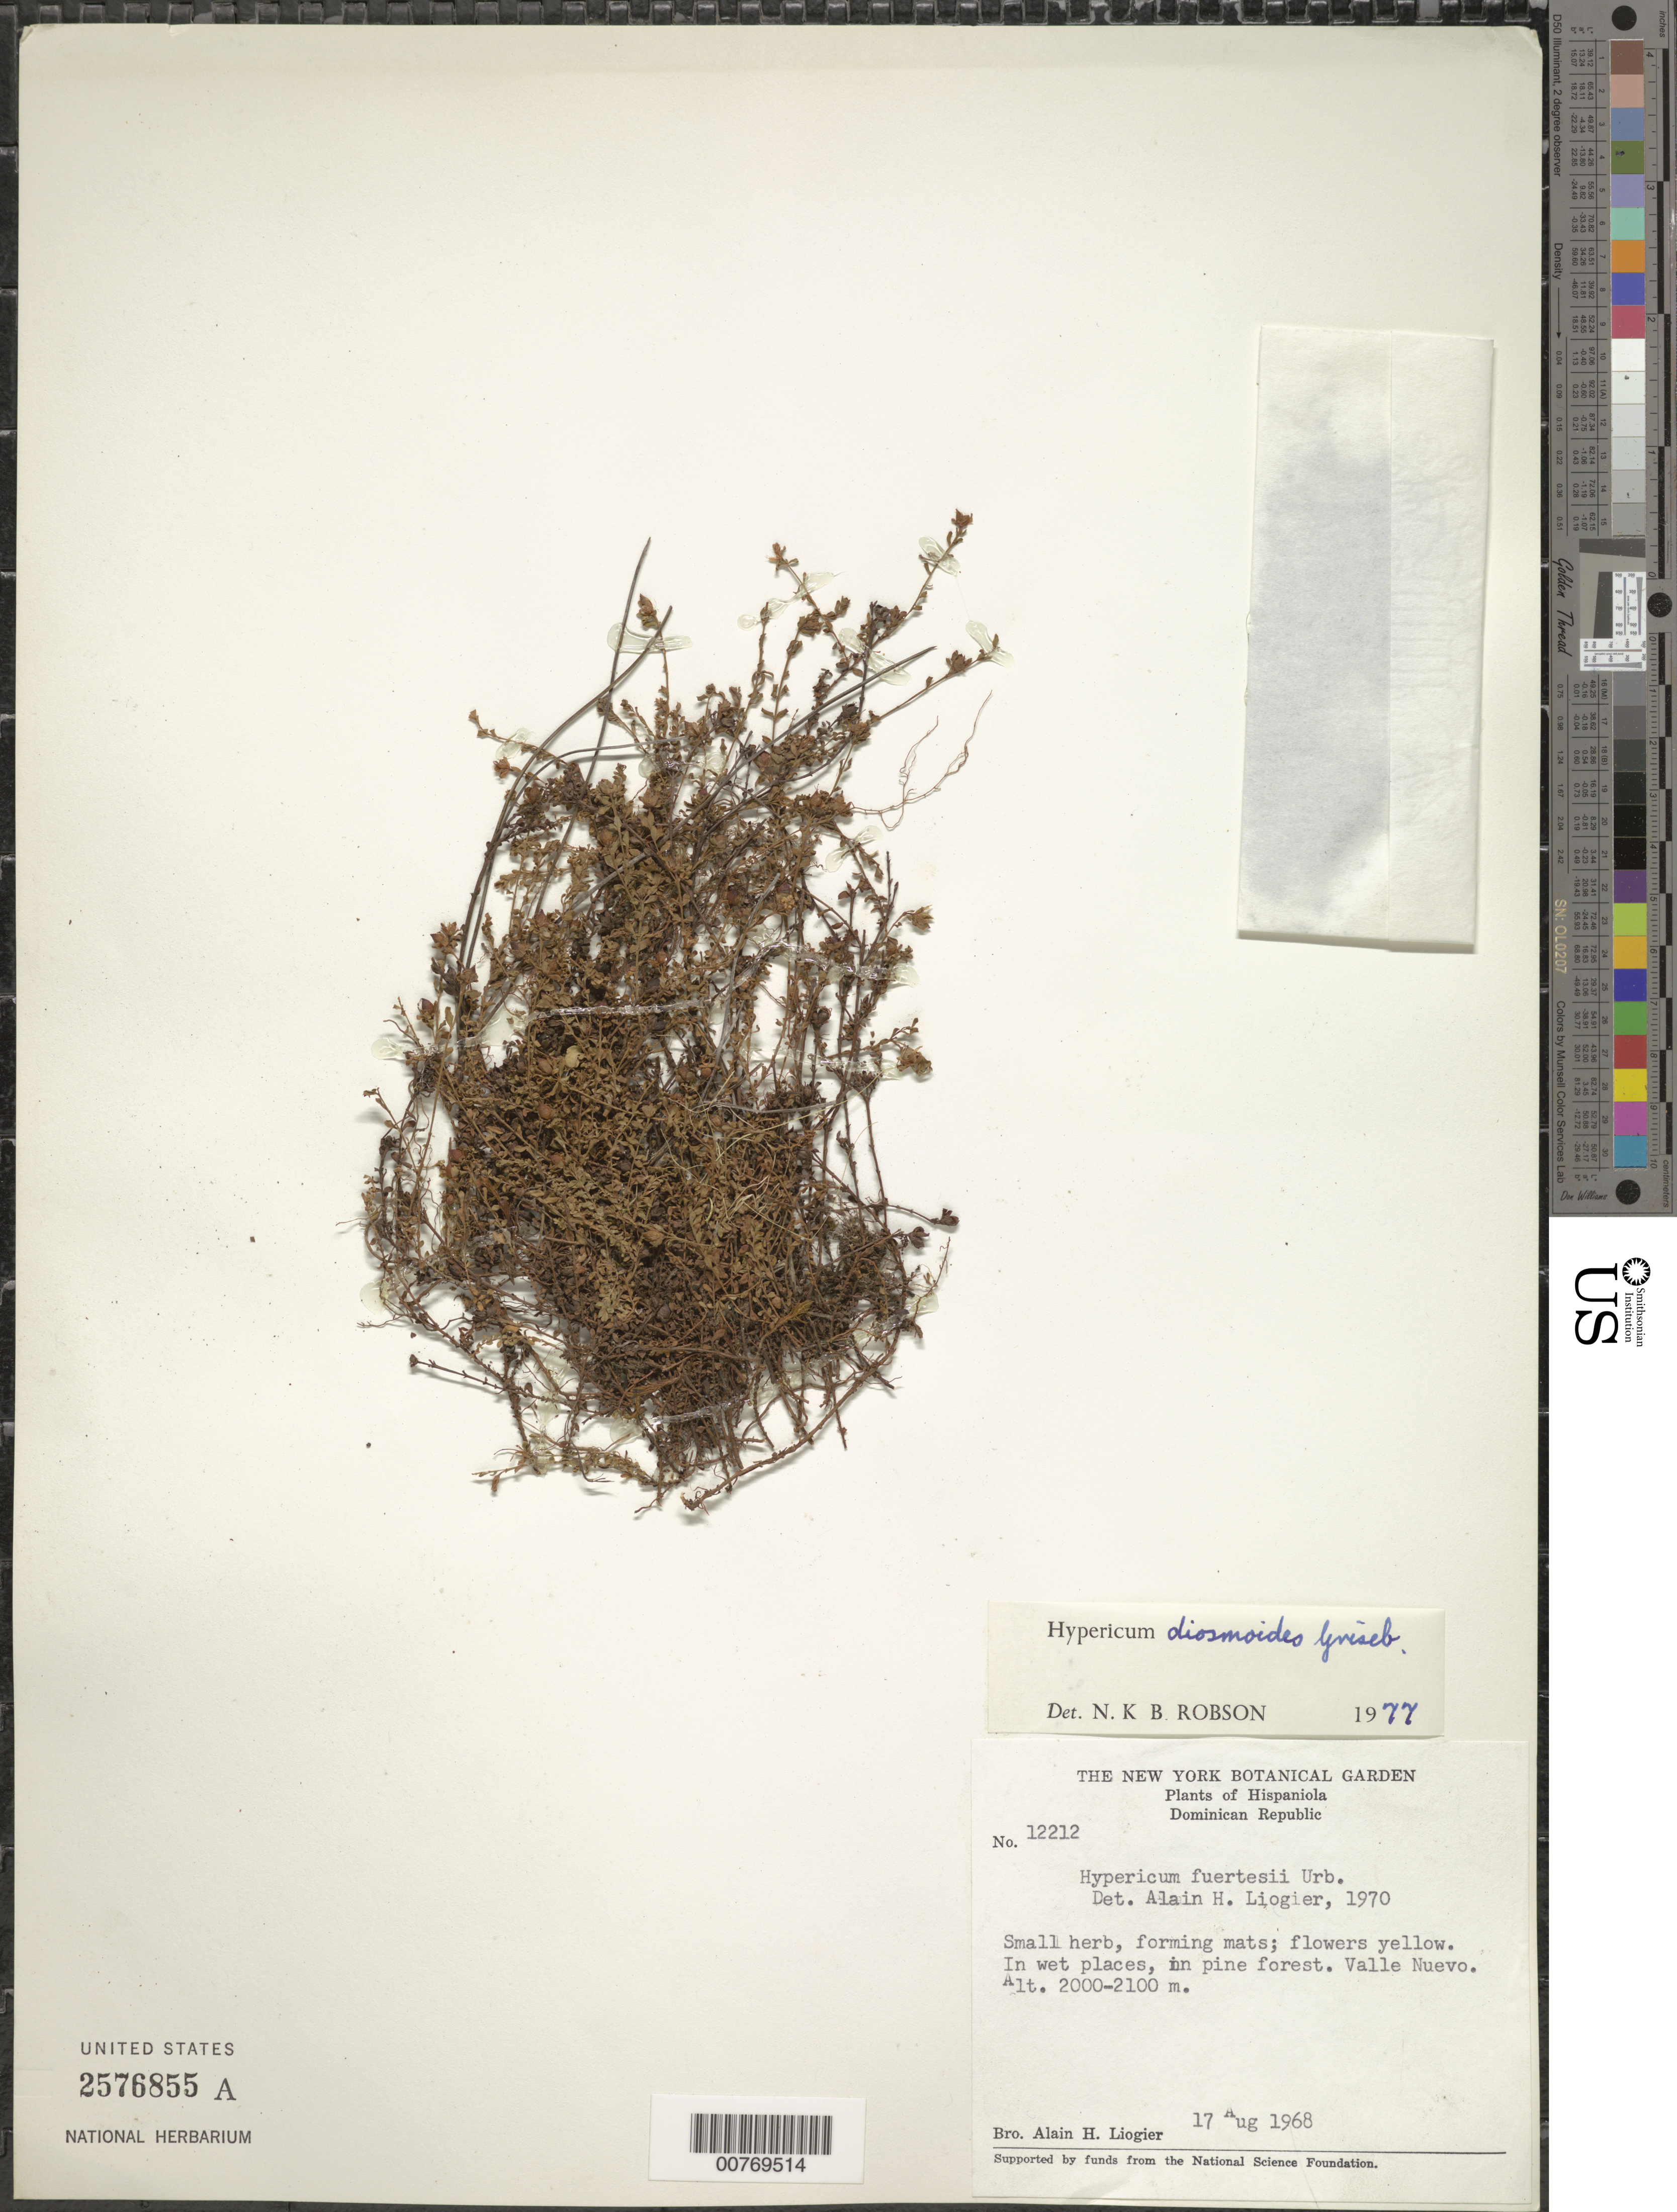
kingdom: Plantae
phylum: Tracheophyta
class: Magnoliopsida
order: Malpighiales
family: Hypericaceae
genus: Hypericum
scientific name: Hypericum diosmoides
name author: Griseb.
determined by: Robson, Norman K. B.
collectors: A. H. Liogier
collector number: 12212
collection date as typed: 17 Aug 1968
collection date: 1968-08-17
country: Dominican Republic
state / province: La Vega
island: Hispaniola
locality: Valle Nuevo.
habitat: Wet places; in pine forest.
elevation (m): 2000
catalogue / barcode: US 2576855A